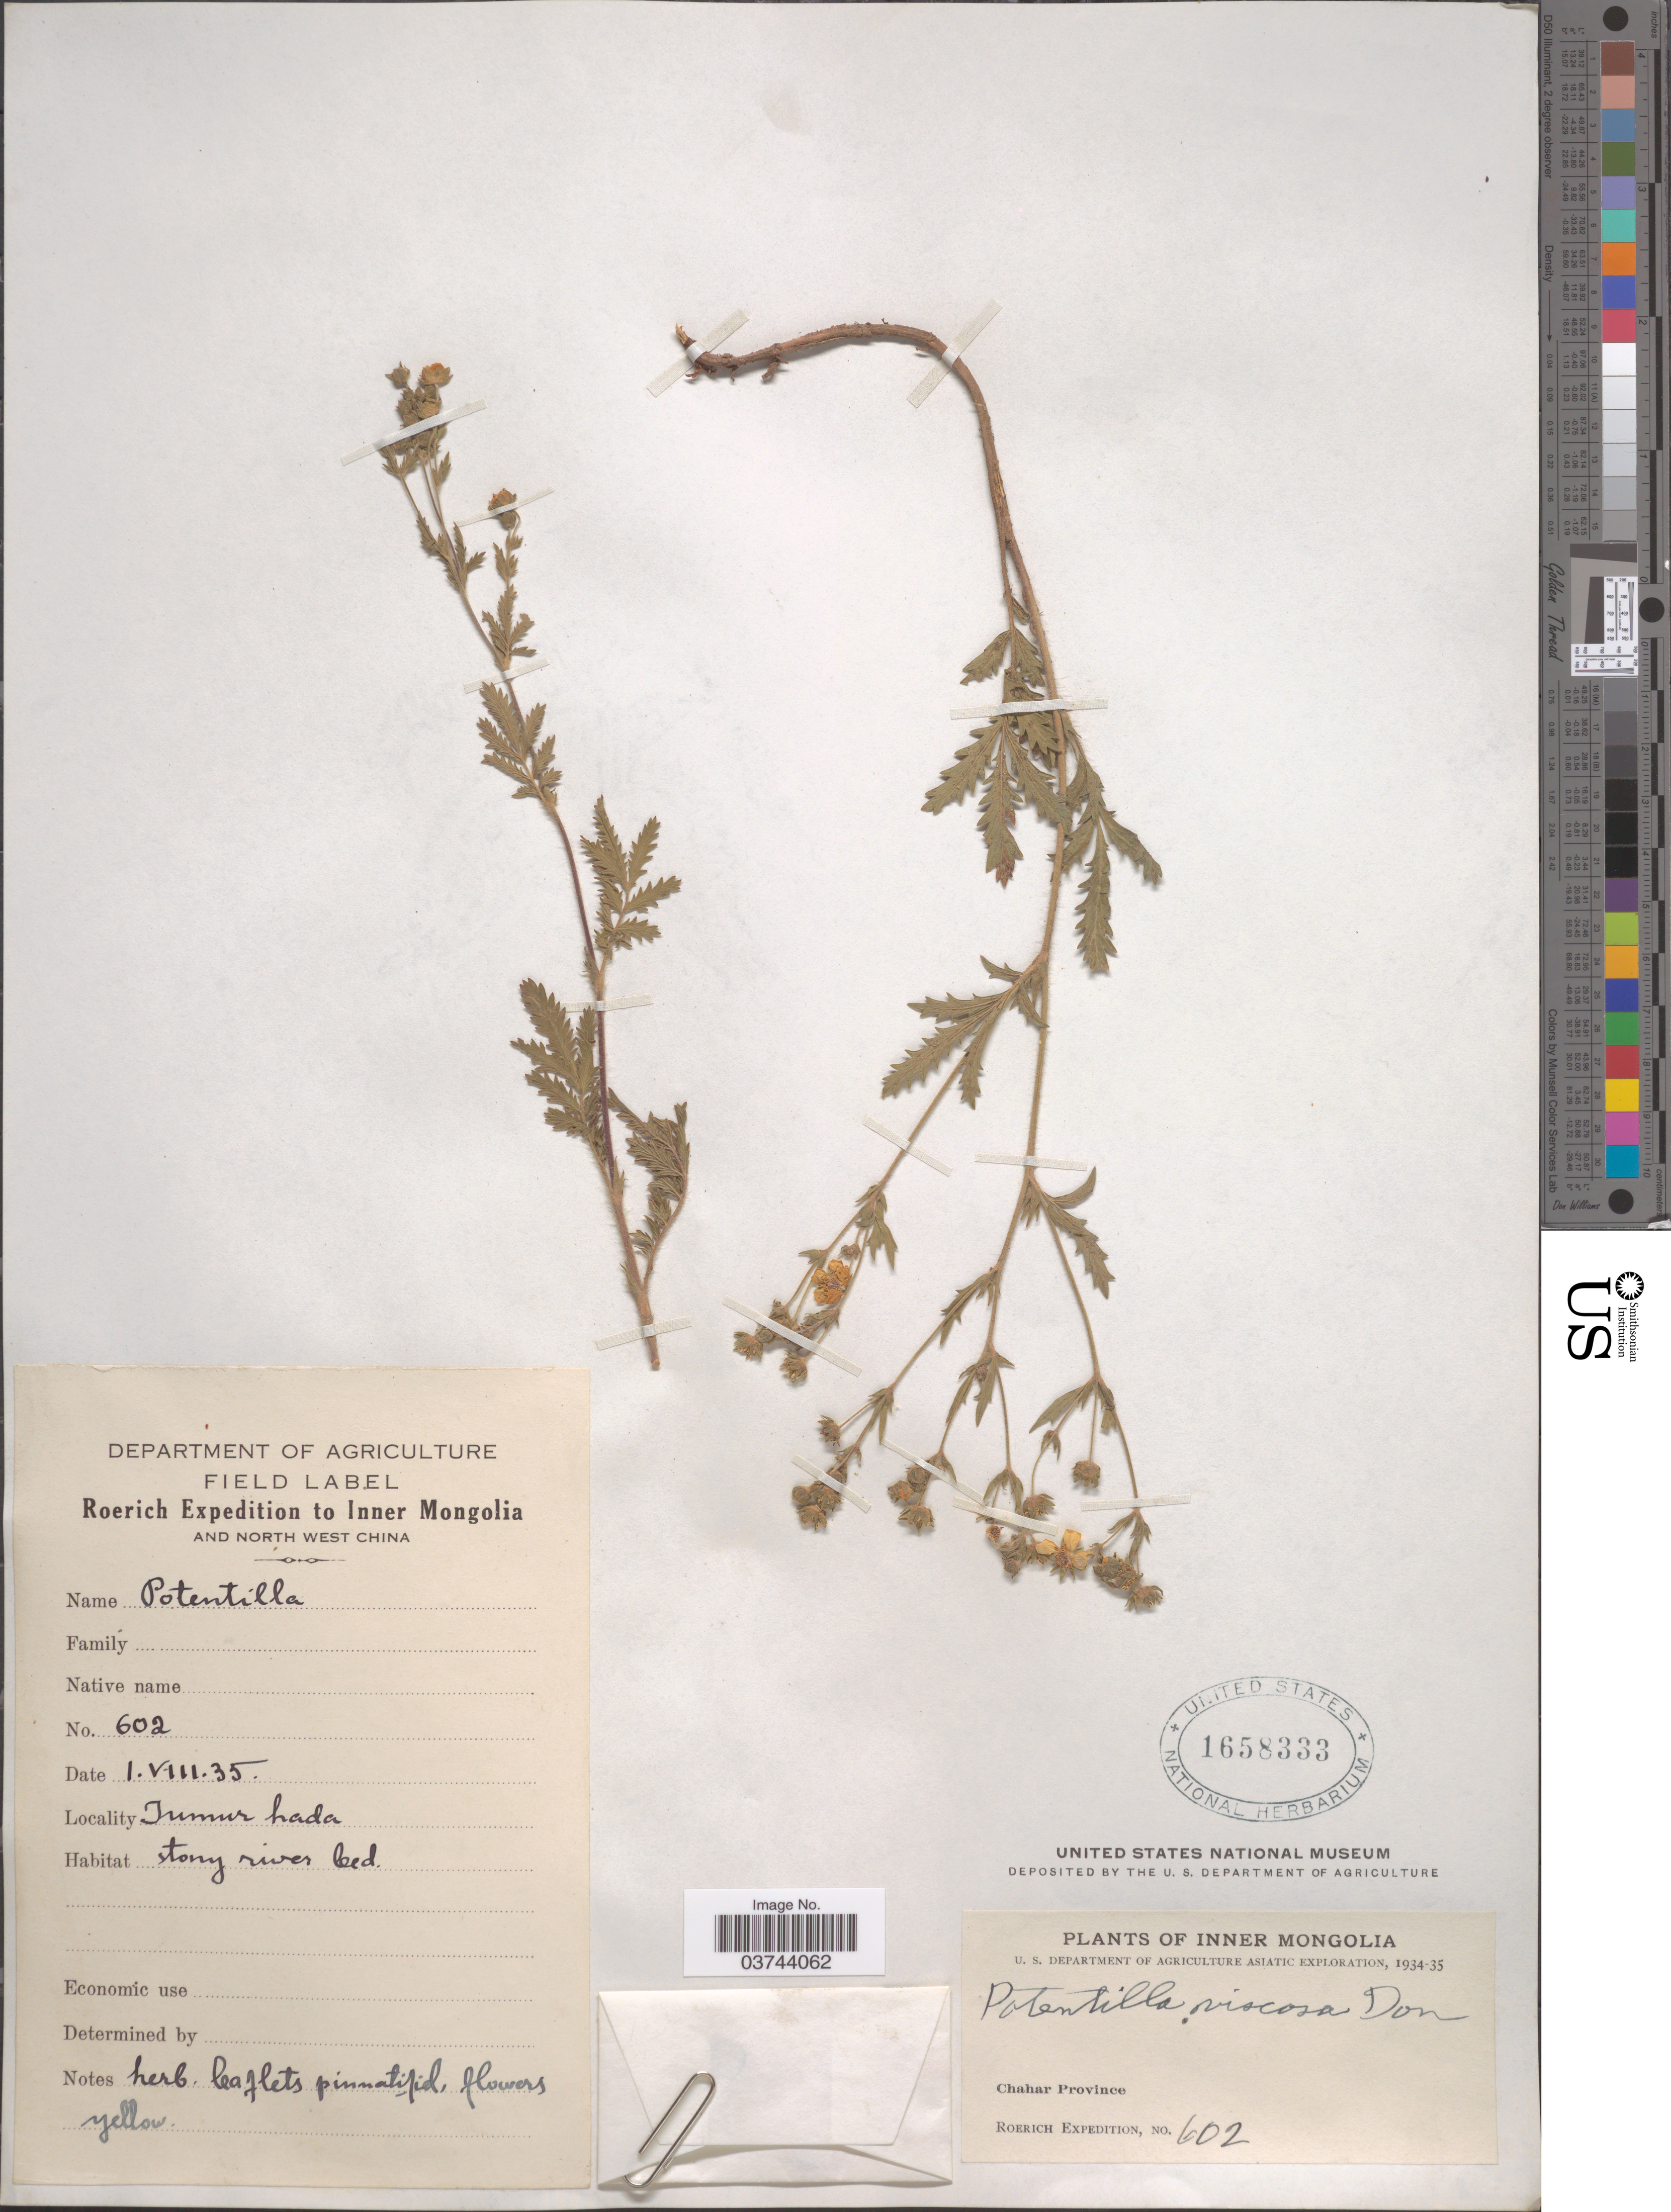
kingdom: Plantae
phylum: Tracheophyta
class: Magnoliopsida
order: Rosales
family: Rosaceae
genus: Potentilla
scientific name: Potentilla viscosa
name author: Donn ex Lehm.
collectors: Roerich Expedition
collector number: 602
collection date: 1935-08-01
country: China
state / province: Nei Monggol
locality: Inner Mongolia. Chahar Province. North West China. Tumur hada.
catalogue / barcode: US 1658333